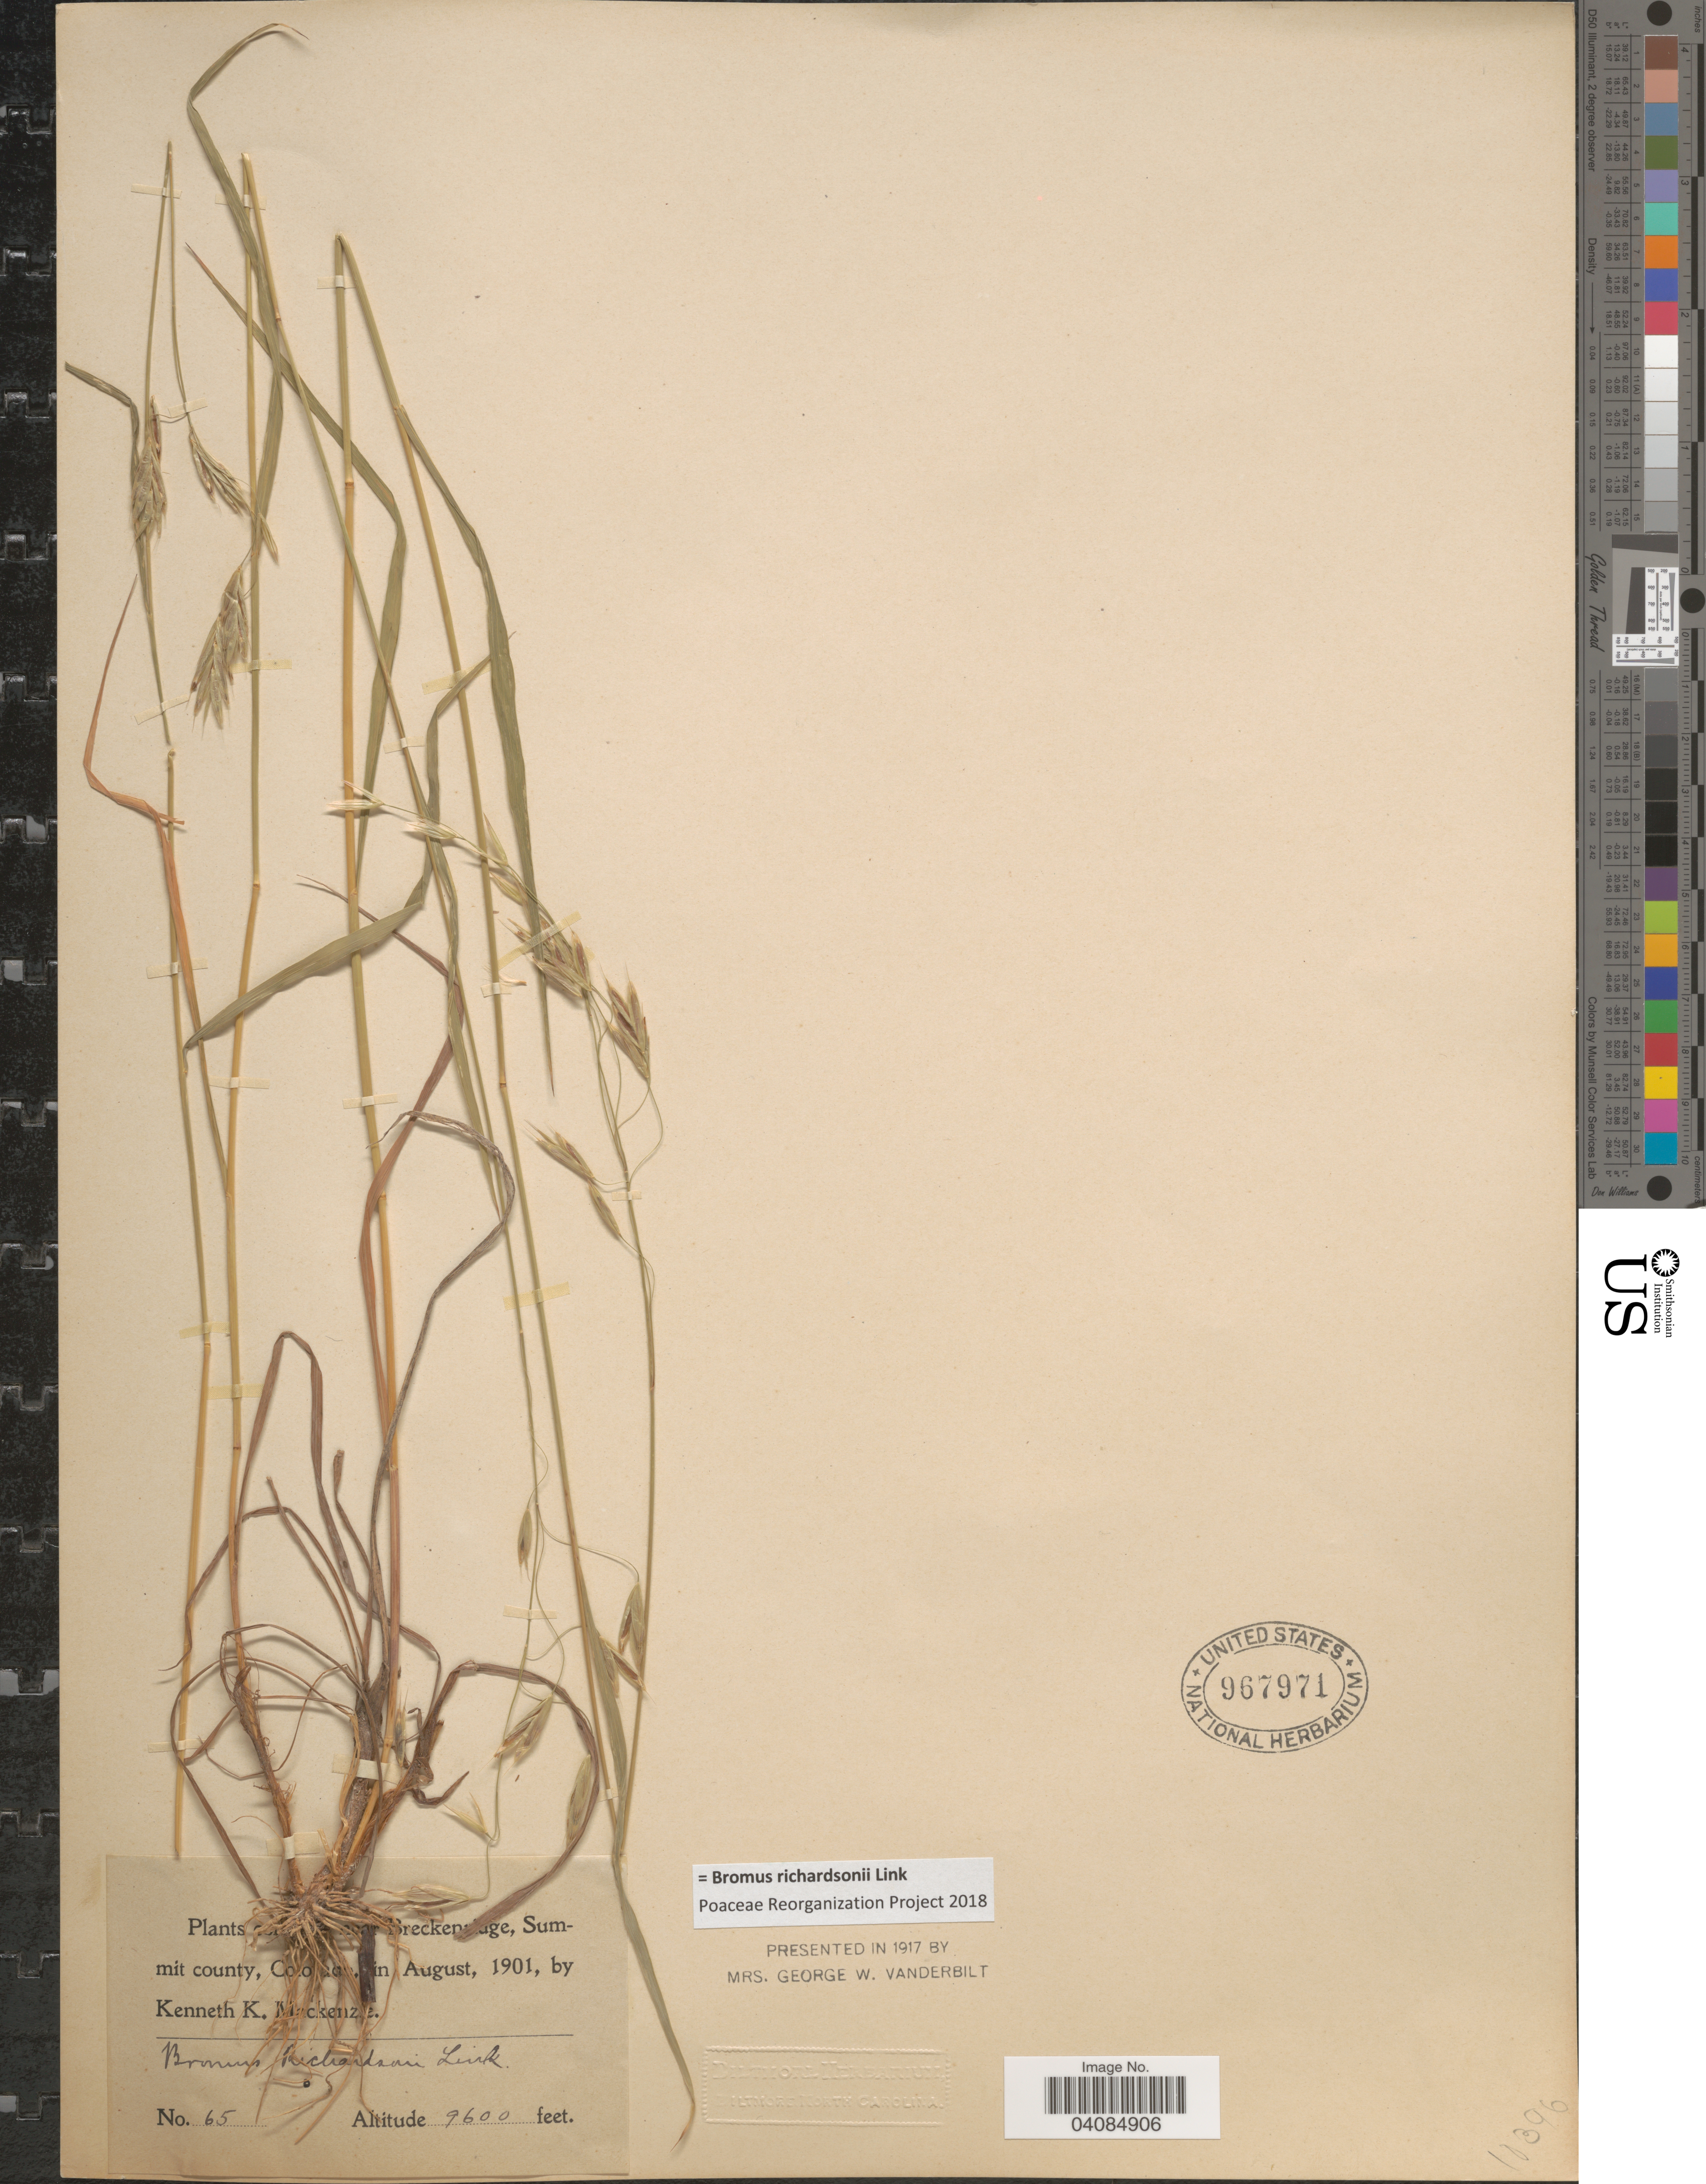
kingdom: Plantae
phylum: Tracheophyta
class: Liliopsida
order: Poales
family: Poaceae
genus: Bromus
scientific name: Bromus racemosus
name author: L.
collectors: K. K. Mackenzie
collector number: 65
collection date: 1901-08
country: United States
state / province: Colorado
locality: Breckenridge, Summit county.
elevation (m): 2926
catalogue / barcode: US 967971